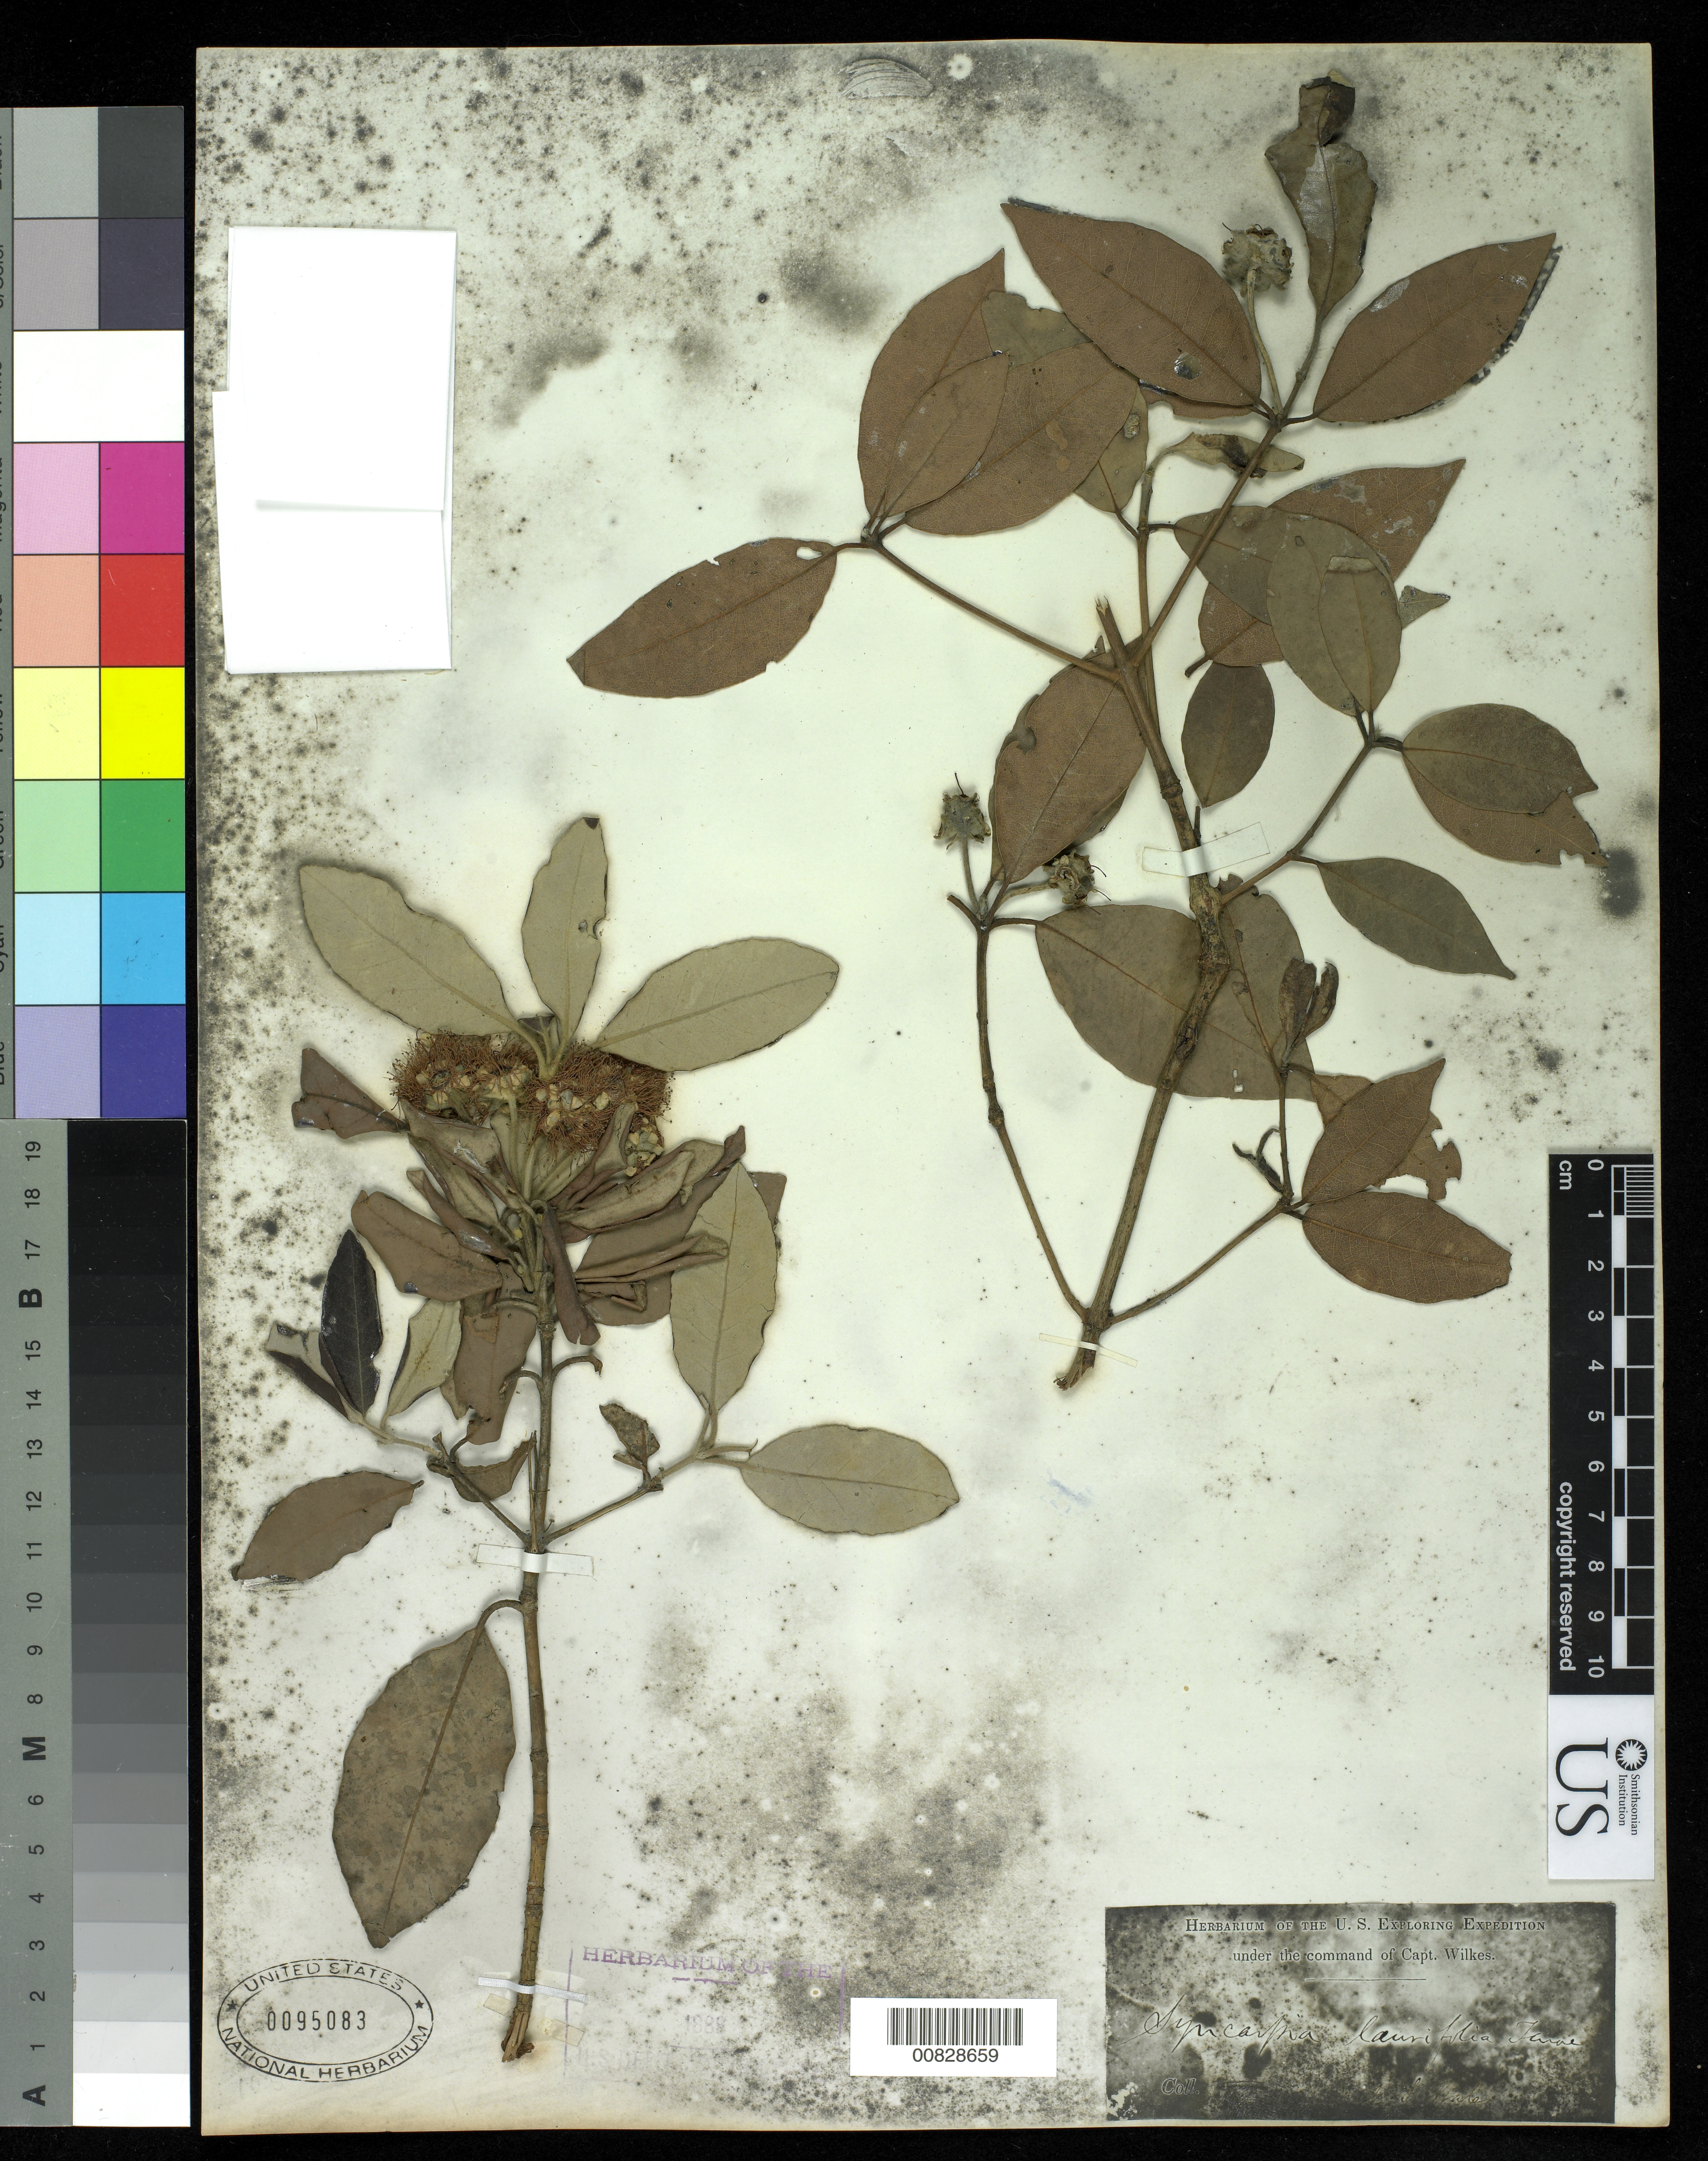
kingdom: Plantae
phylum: Tracheophyta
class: Magnoliopsida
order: Myrtales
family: Myrtaceae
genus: Syncarpia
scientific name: Syncarpia glomulifera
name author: (Sm.) Nied.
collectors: Wilkes Explor. Exped.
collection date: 1838/1842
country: Australia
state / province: New South Wales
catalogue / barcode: US 95083